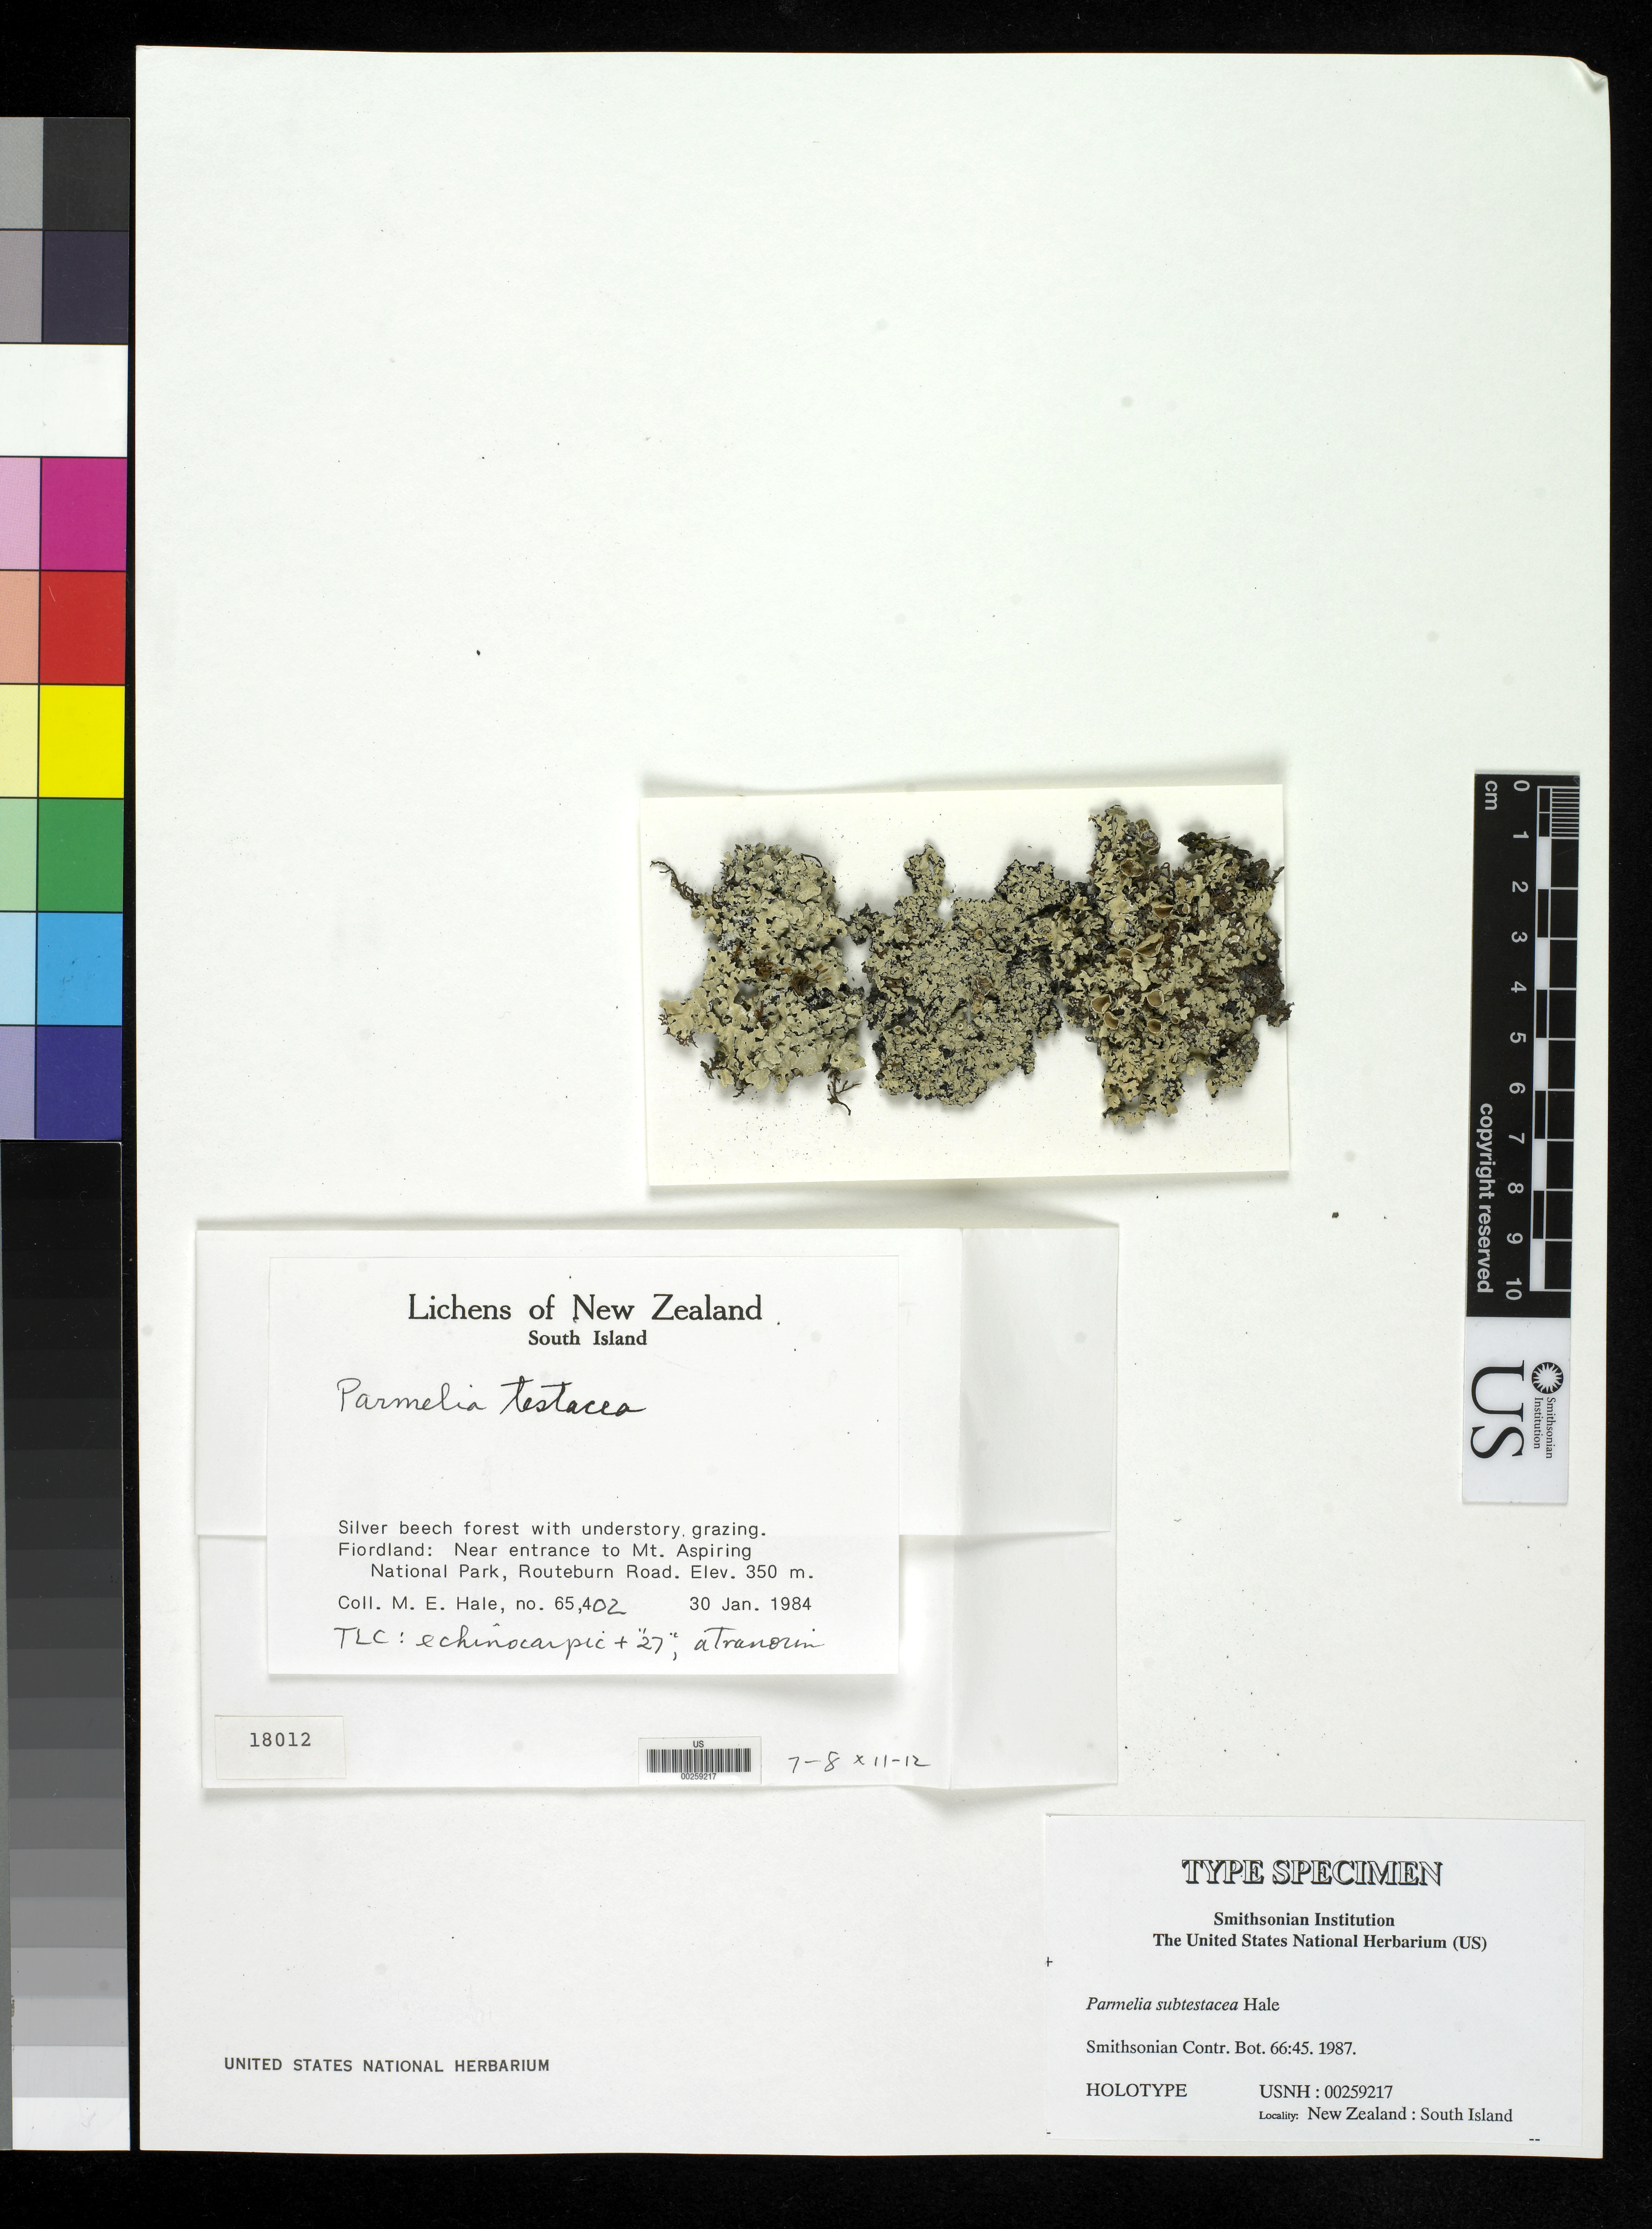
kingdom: Fungi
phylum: Ascomycota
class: Lecanoromycetes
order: Lecanorales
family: Parmeliaceae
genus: Parmelia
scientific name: Parmelia subtestacea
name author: Hale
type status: Holotype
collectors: M. Hale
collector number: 65402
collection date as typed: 30 Jan 1984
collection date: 1984-01-30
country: New Zealand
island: South Island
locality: Fiordland, near entrance to Mt. Aspiring National Park, Routeburn Road.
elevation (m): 350